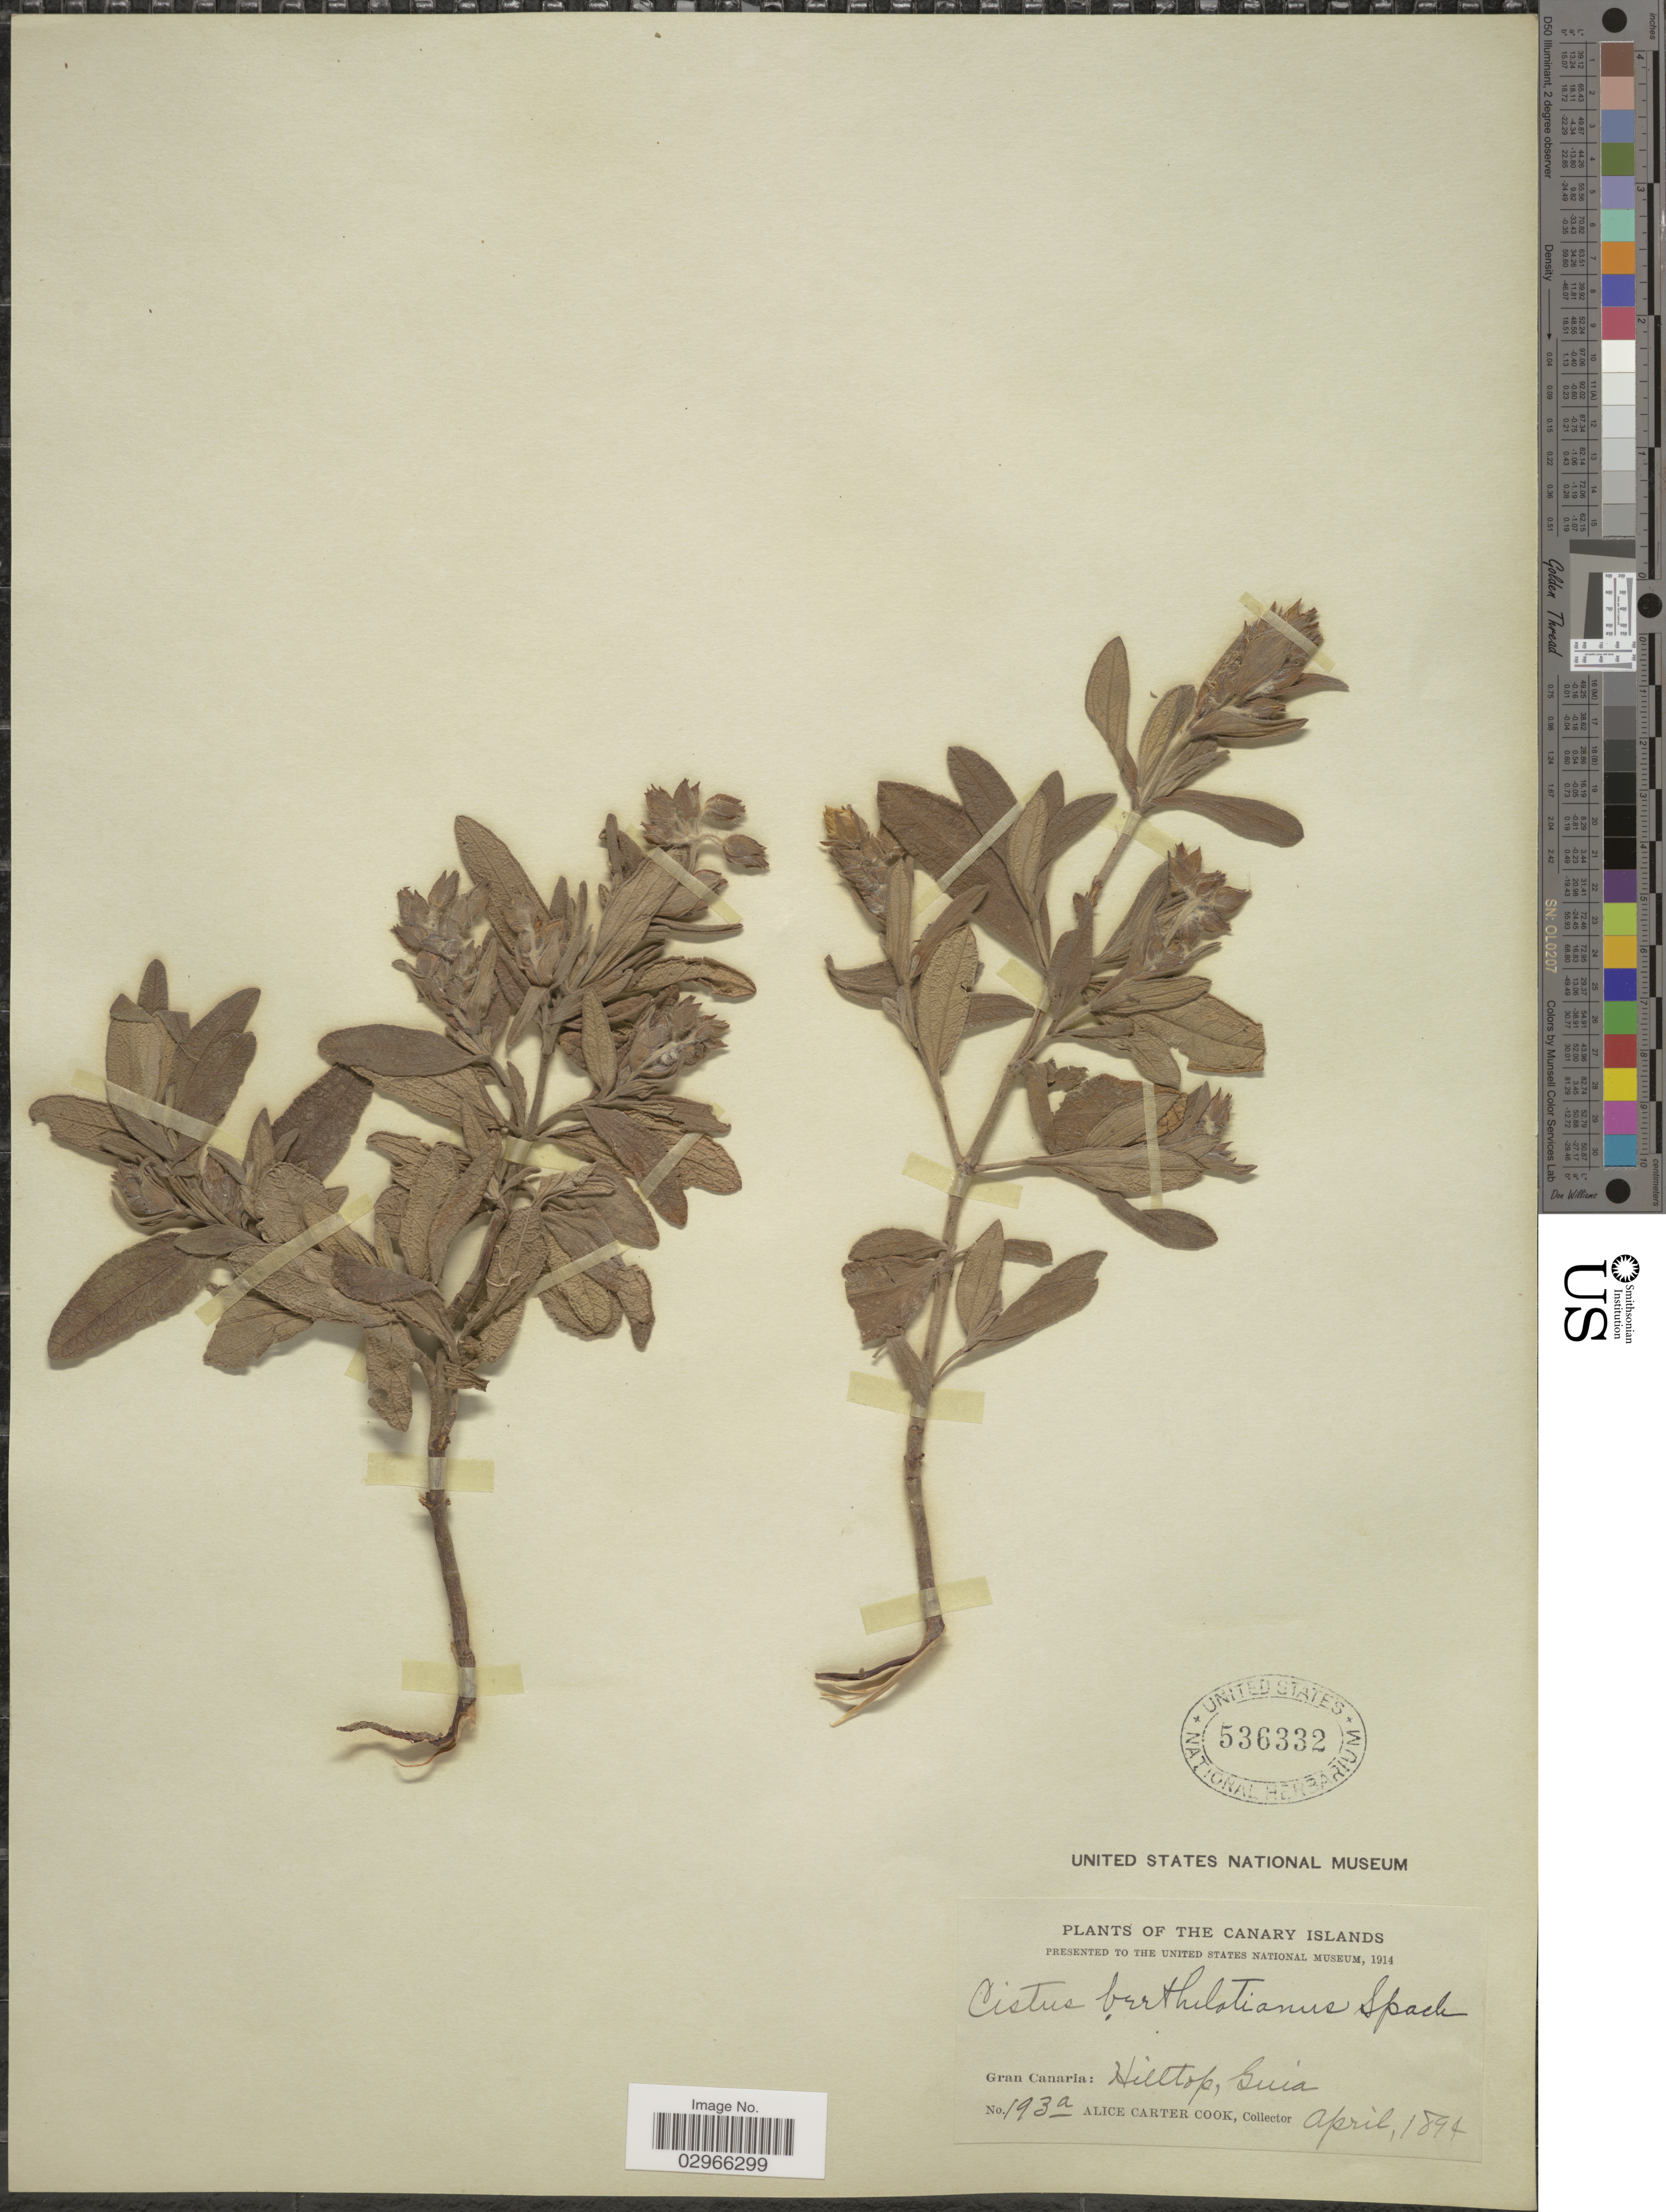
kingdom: Plantae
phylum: Tracheophyta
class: Magnoliopsida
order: Malvales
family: Cistaceae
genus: Cistus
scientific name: Cistus berthelotianus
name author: (Spach) Pit. & Proust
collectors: Alice C. Cook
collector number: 193a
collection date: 1894-04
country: Spain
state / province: Canarias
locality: The Canary Islands. Gran Canaria: Hilltop, Guia.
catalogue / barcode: US 536332